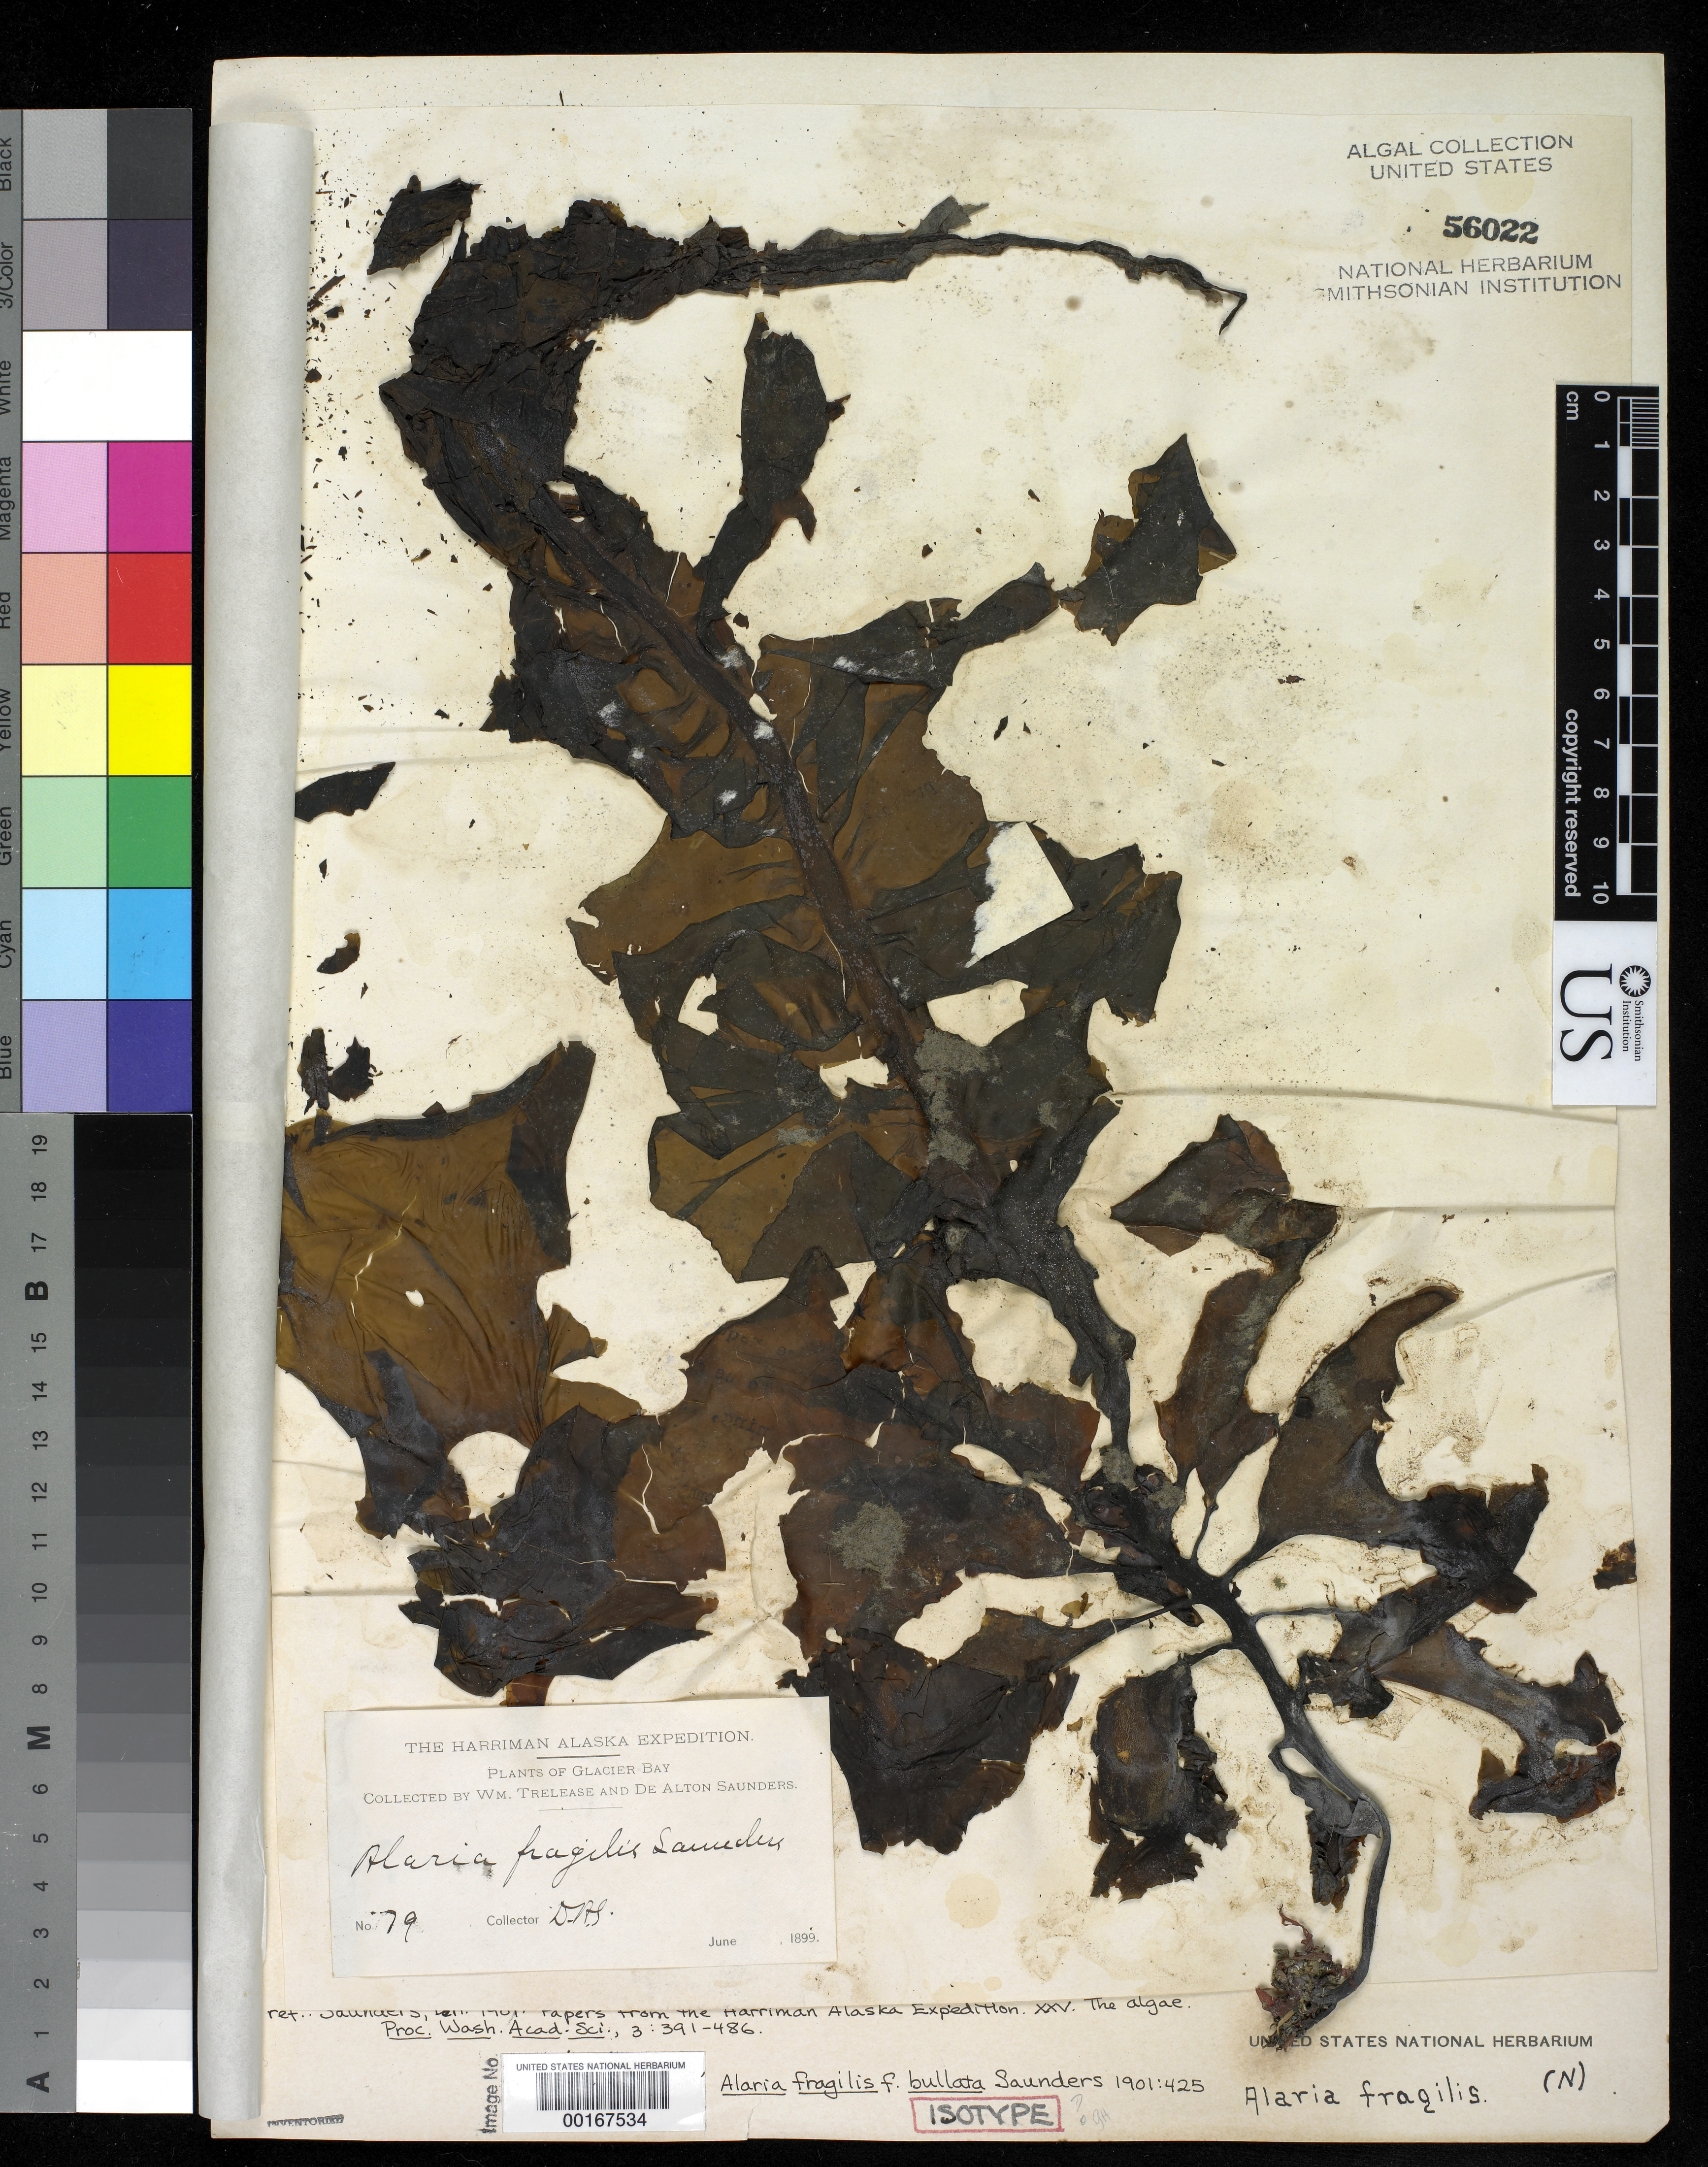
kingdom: Chromista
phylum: Ochrophyta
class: Phaeophyceae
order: Laminariales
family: Alariaceae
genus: Alaria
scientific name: Alaria esculenta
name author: (L.) Greville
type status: Isotype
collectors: D. Saunders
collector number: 79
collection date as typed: Jun 1899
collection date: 1899-06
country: United States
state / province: Alaska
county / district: Skagway-Yakutat-Angoon Division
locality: Glacier Bay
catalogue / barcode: US 56022